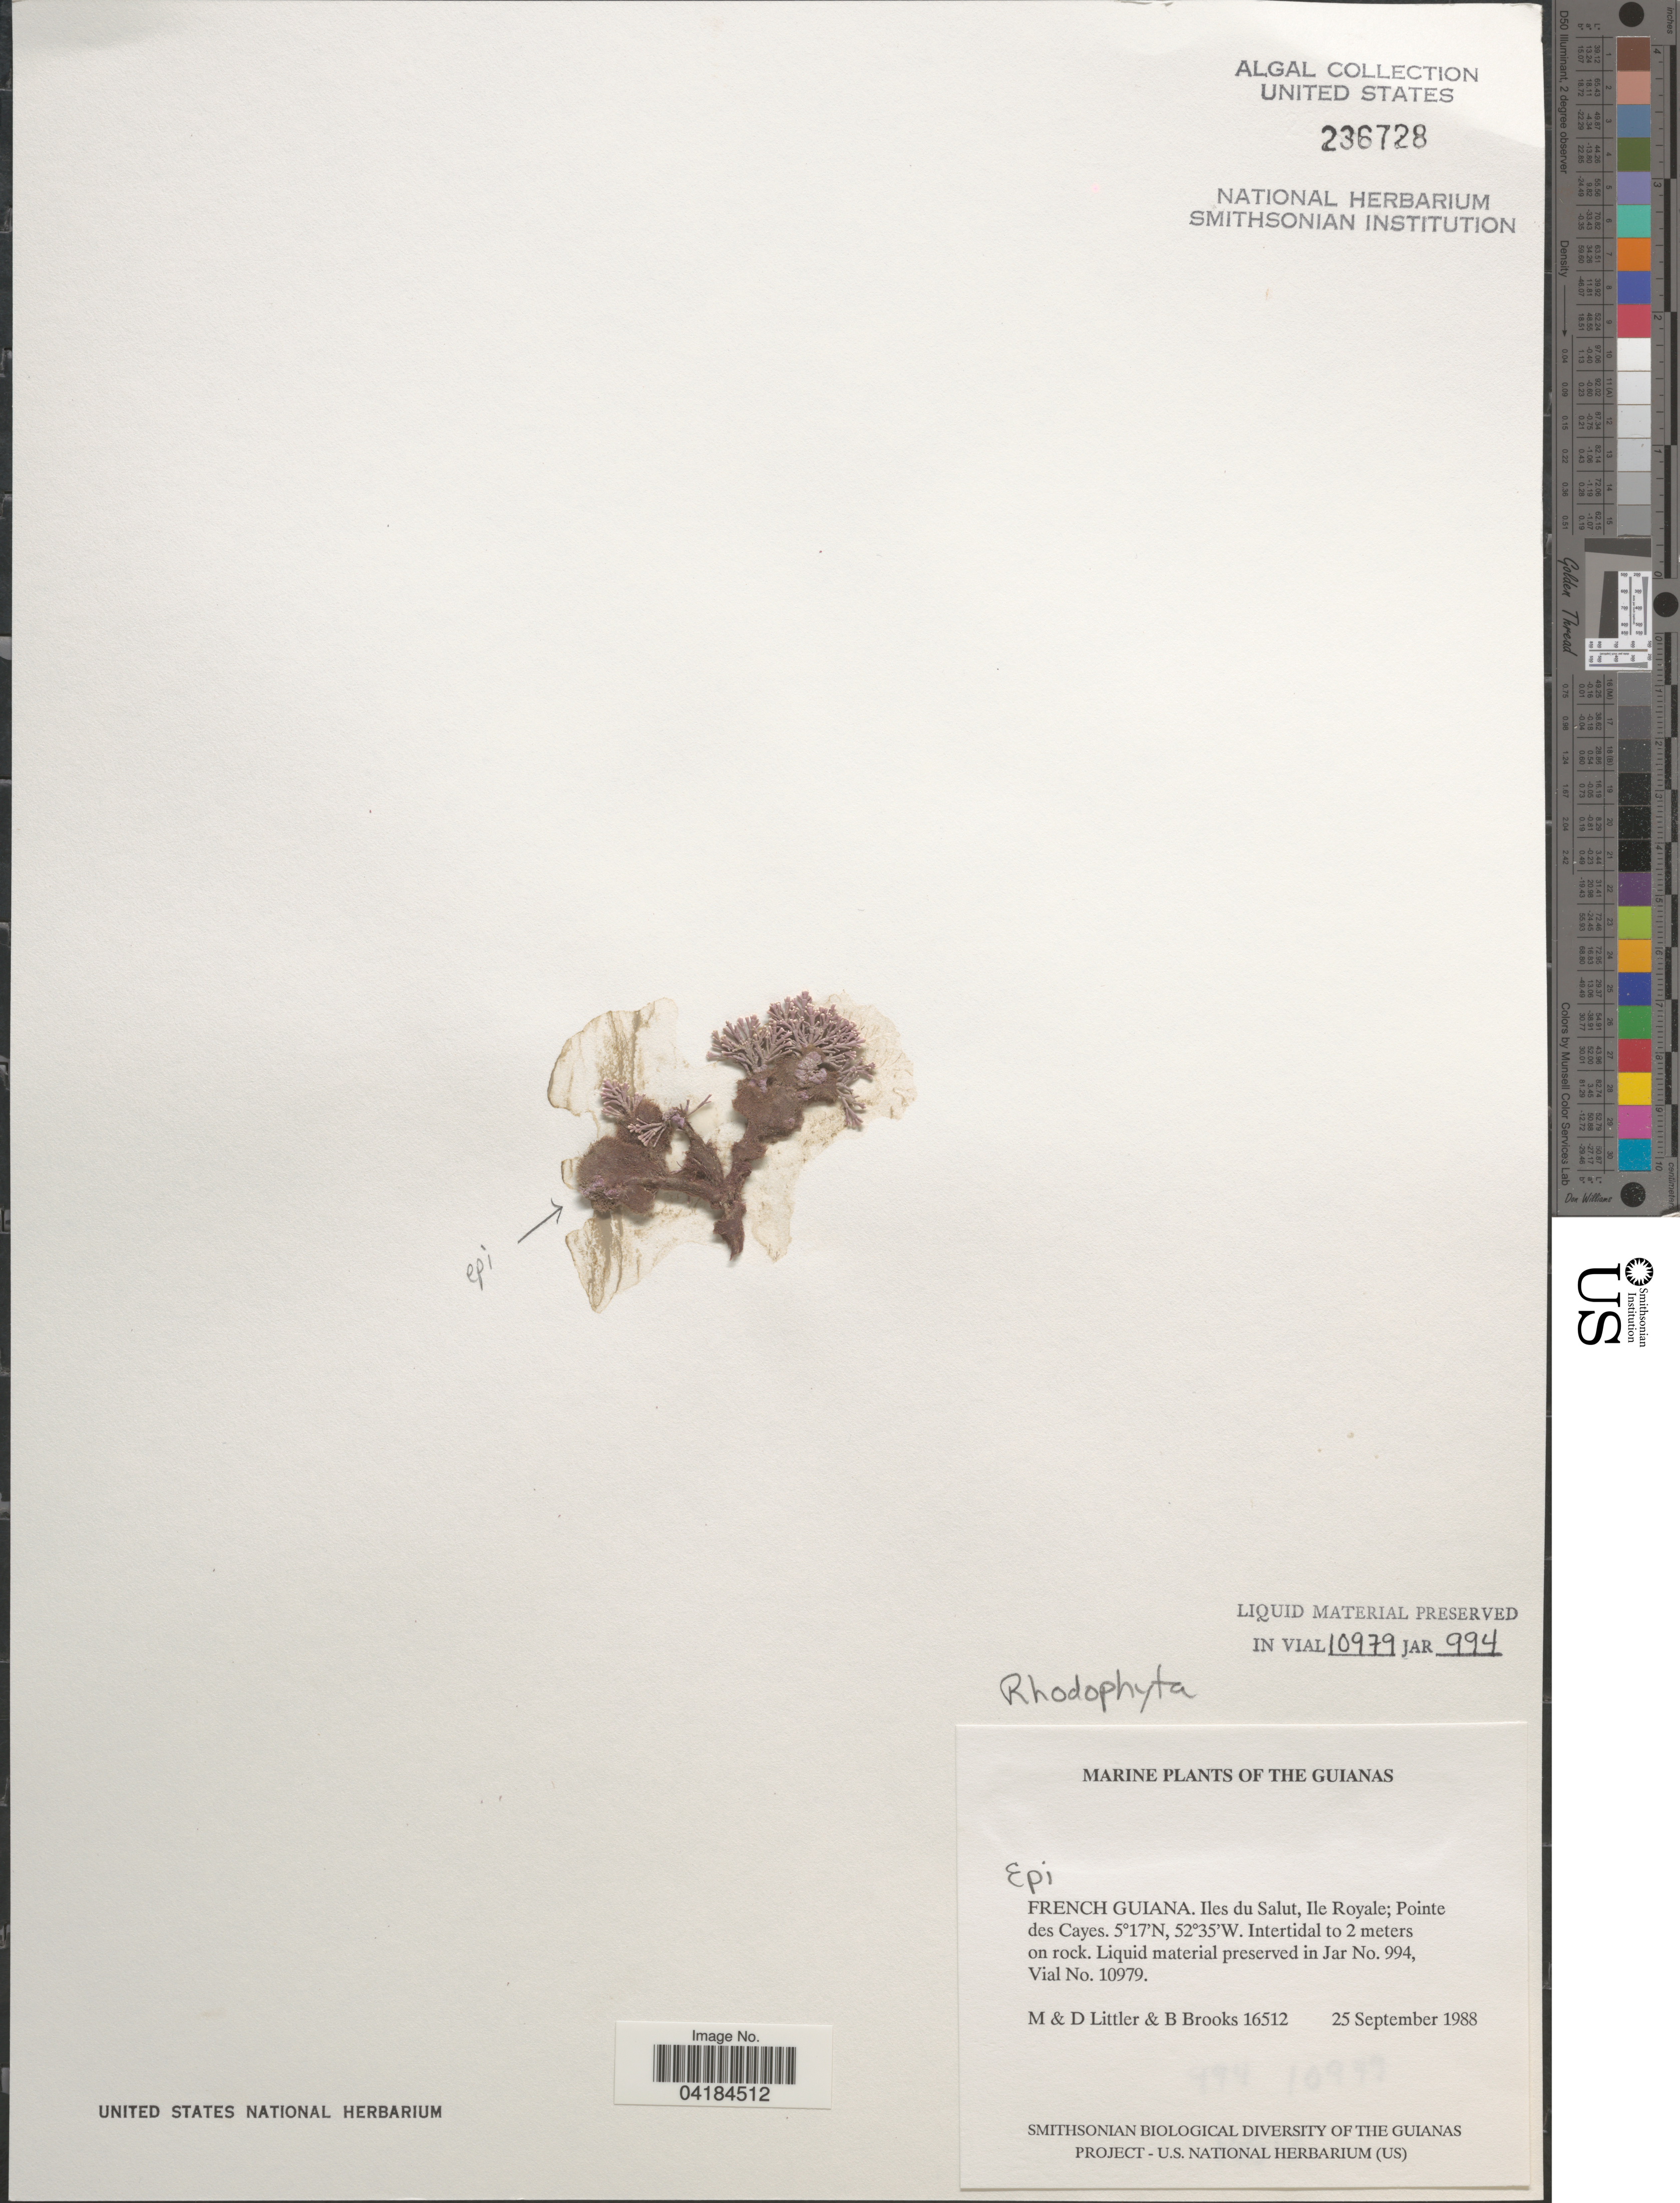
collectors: M. Littler, D. S. Littler & B. Brooks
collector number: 16512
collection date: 1988-09-25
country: French Guiana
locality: The Guianas. Iles du Salut, Ile Royale; Pointe des Cayes.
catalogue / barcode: US 236728